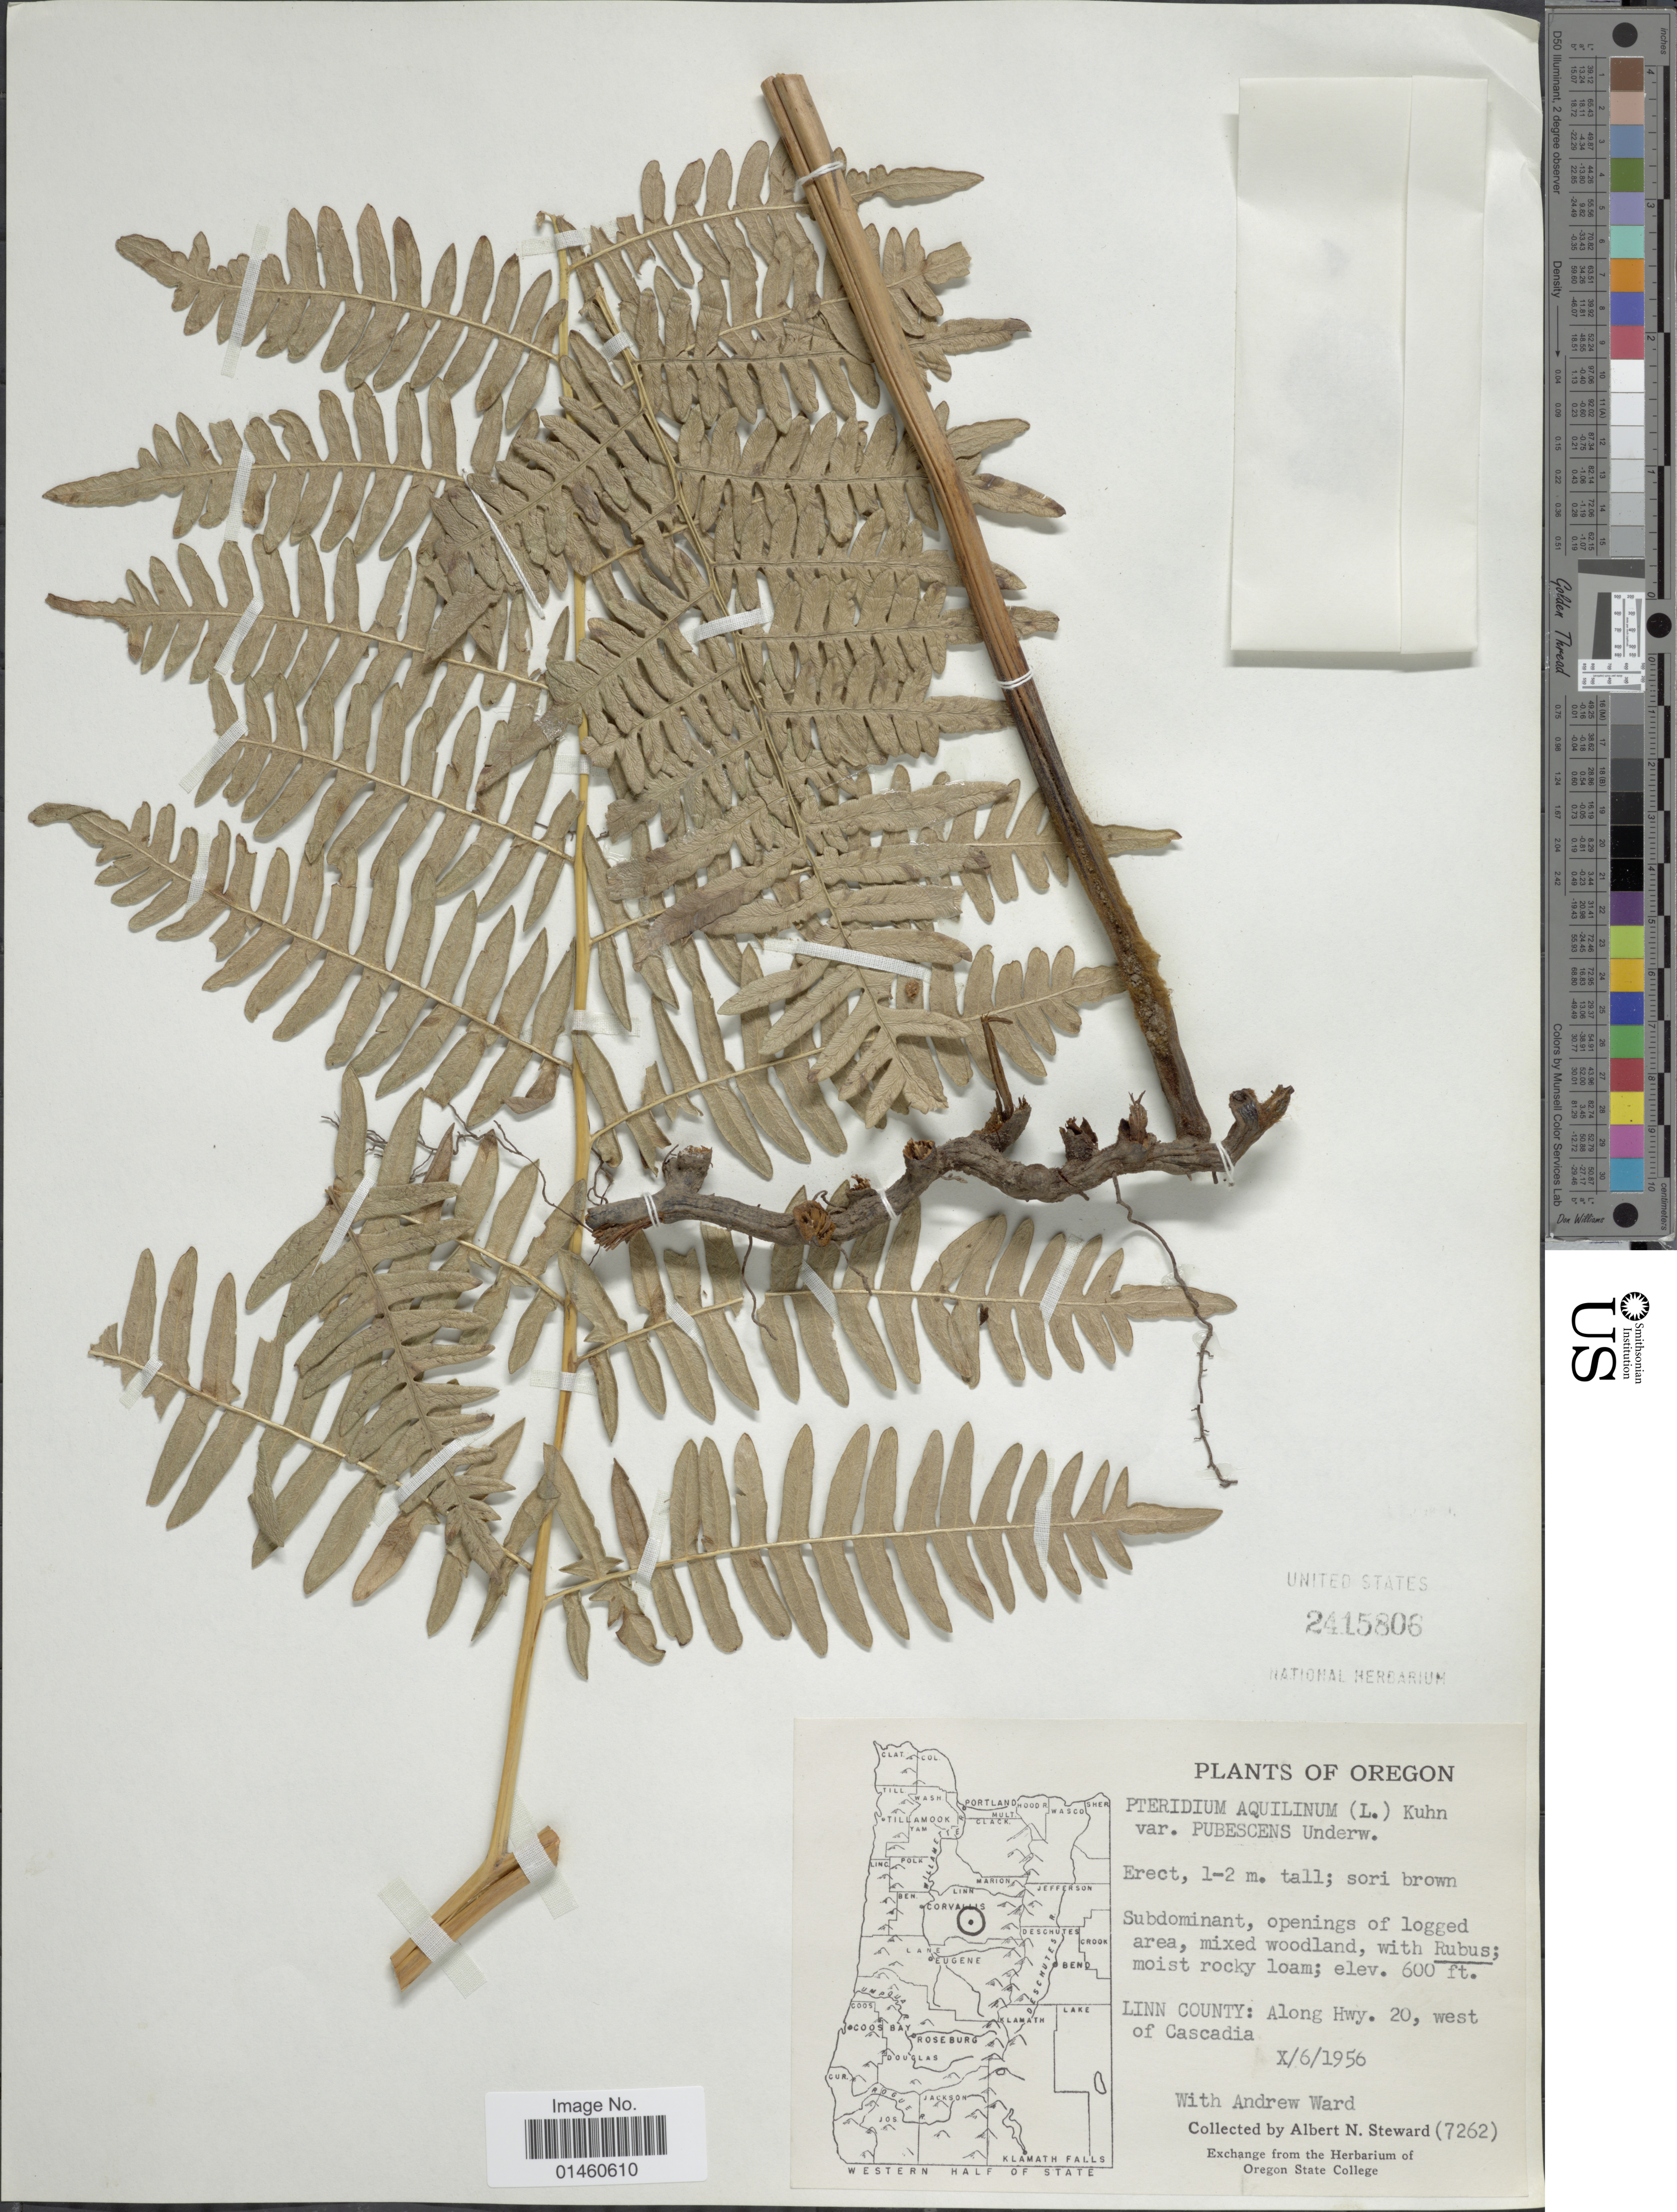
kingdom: Plantae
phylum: Tracheophyta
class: Polypodiopsida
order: Polypodiales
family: Dennstaedtiaceae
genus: Pteridium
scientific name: Pteridium pubescens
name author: (Underw.) Christenh.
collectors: A. N. Steward & A. Ward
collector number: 7262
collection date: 1956-10-06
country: United States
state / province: Oregon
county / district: Linn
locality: Linn County: Along Hwy. 20, west of Cascadia.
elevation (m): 183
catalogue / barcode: US 2415806